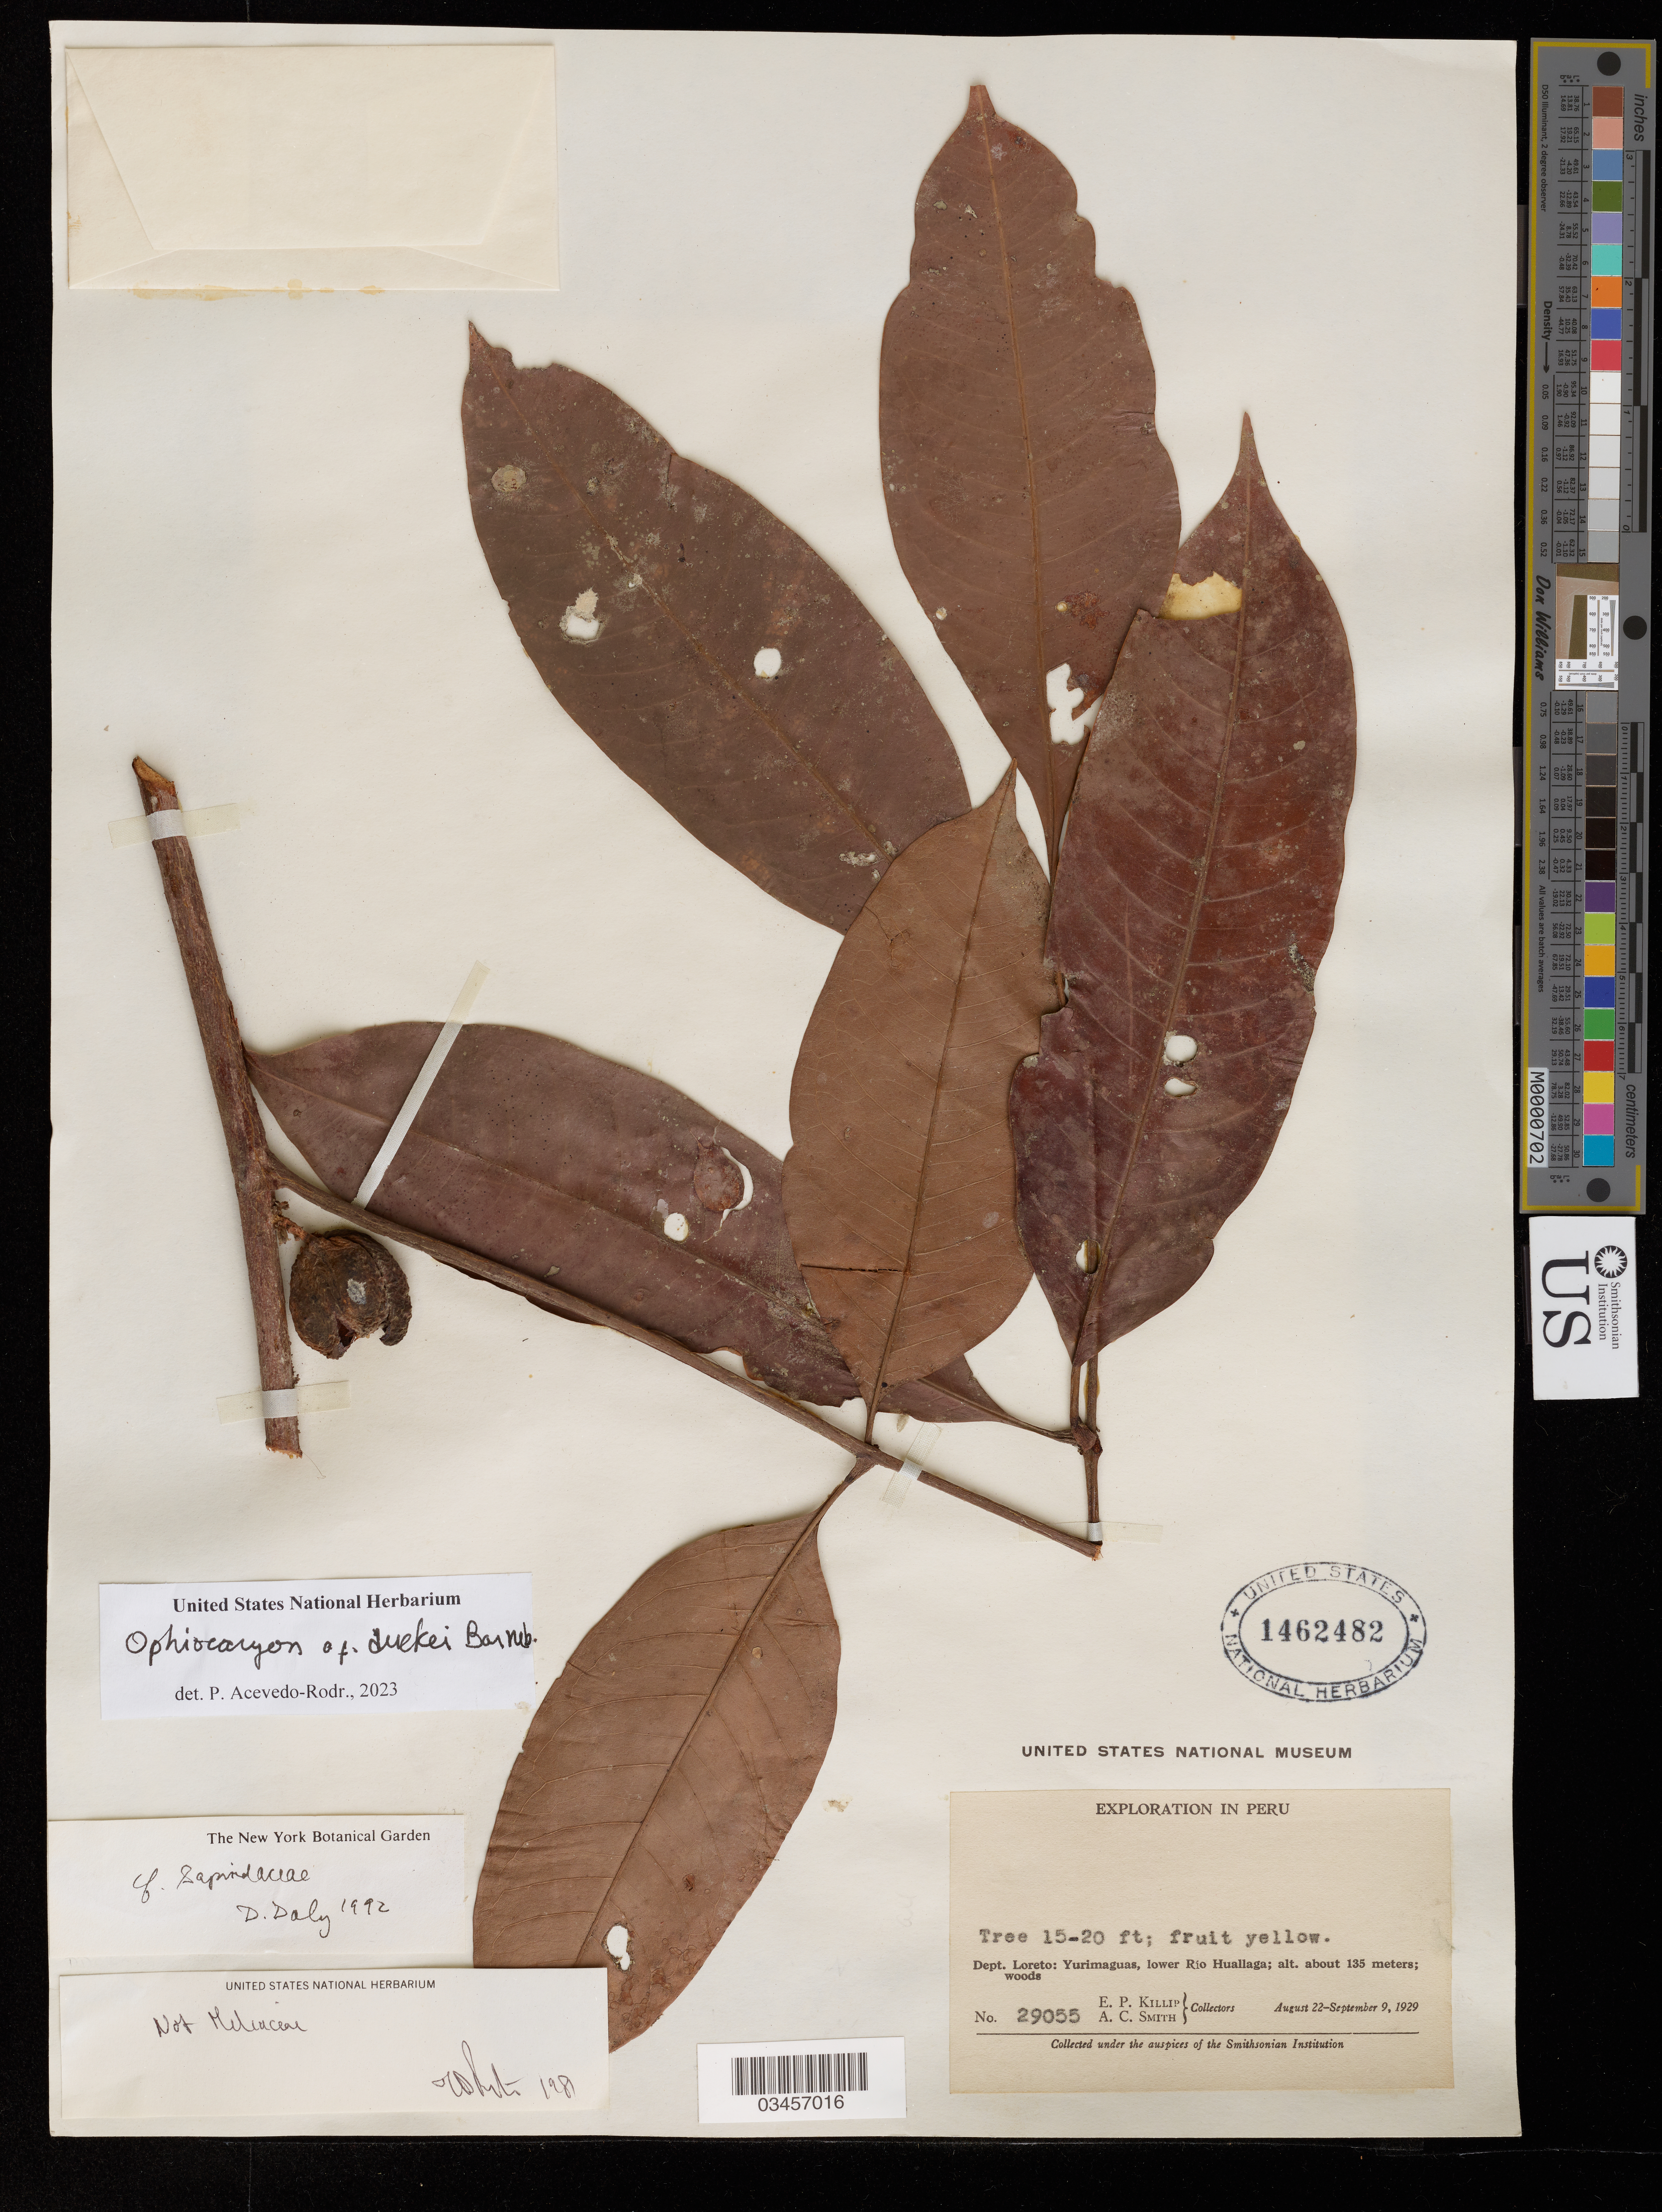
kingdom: Plantae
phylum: Tracheophyta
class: Magnoliopsida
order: Proteales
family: Sabiaceae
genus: Ophiocaryon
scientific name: Ophiocaryon duckei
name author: Barneby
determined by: Acevedo-Rodriguez, P., (US), Smithsonian Institution - National Museum of Natural History (UNITED STATES)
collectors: E. P. Killip & A. C. Smith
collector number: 29055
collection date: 1929-08-22/1929-09-09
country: Peru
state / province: Loreto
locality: Yurimaguas, lower Rio Huallaga.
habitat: Woods.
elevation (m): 135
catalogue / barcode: US 1462482